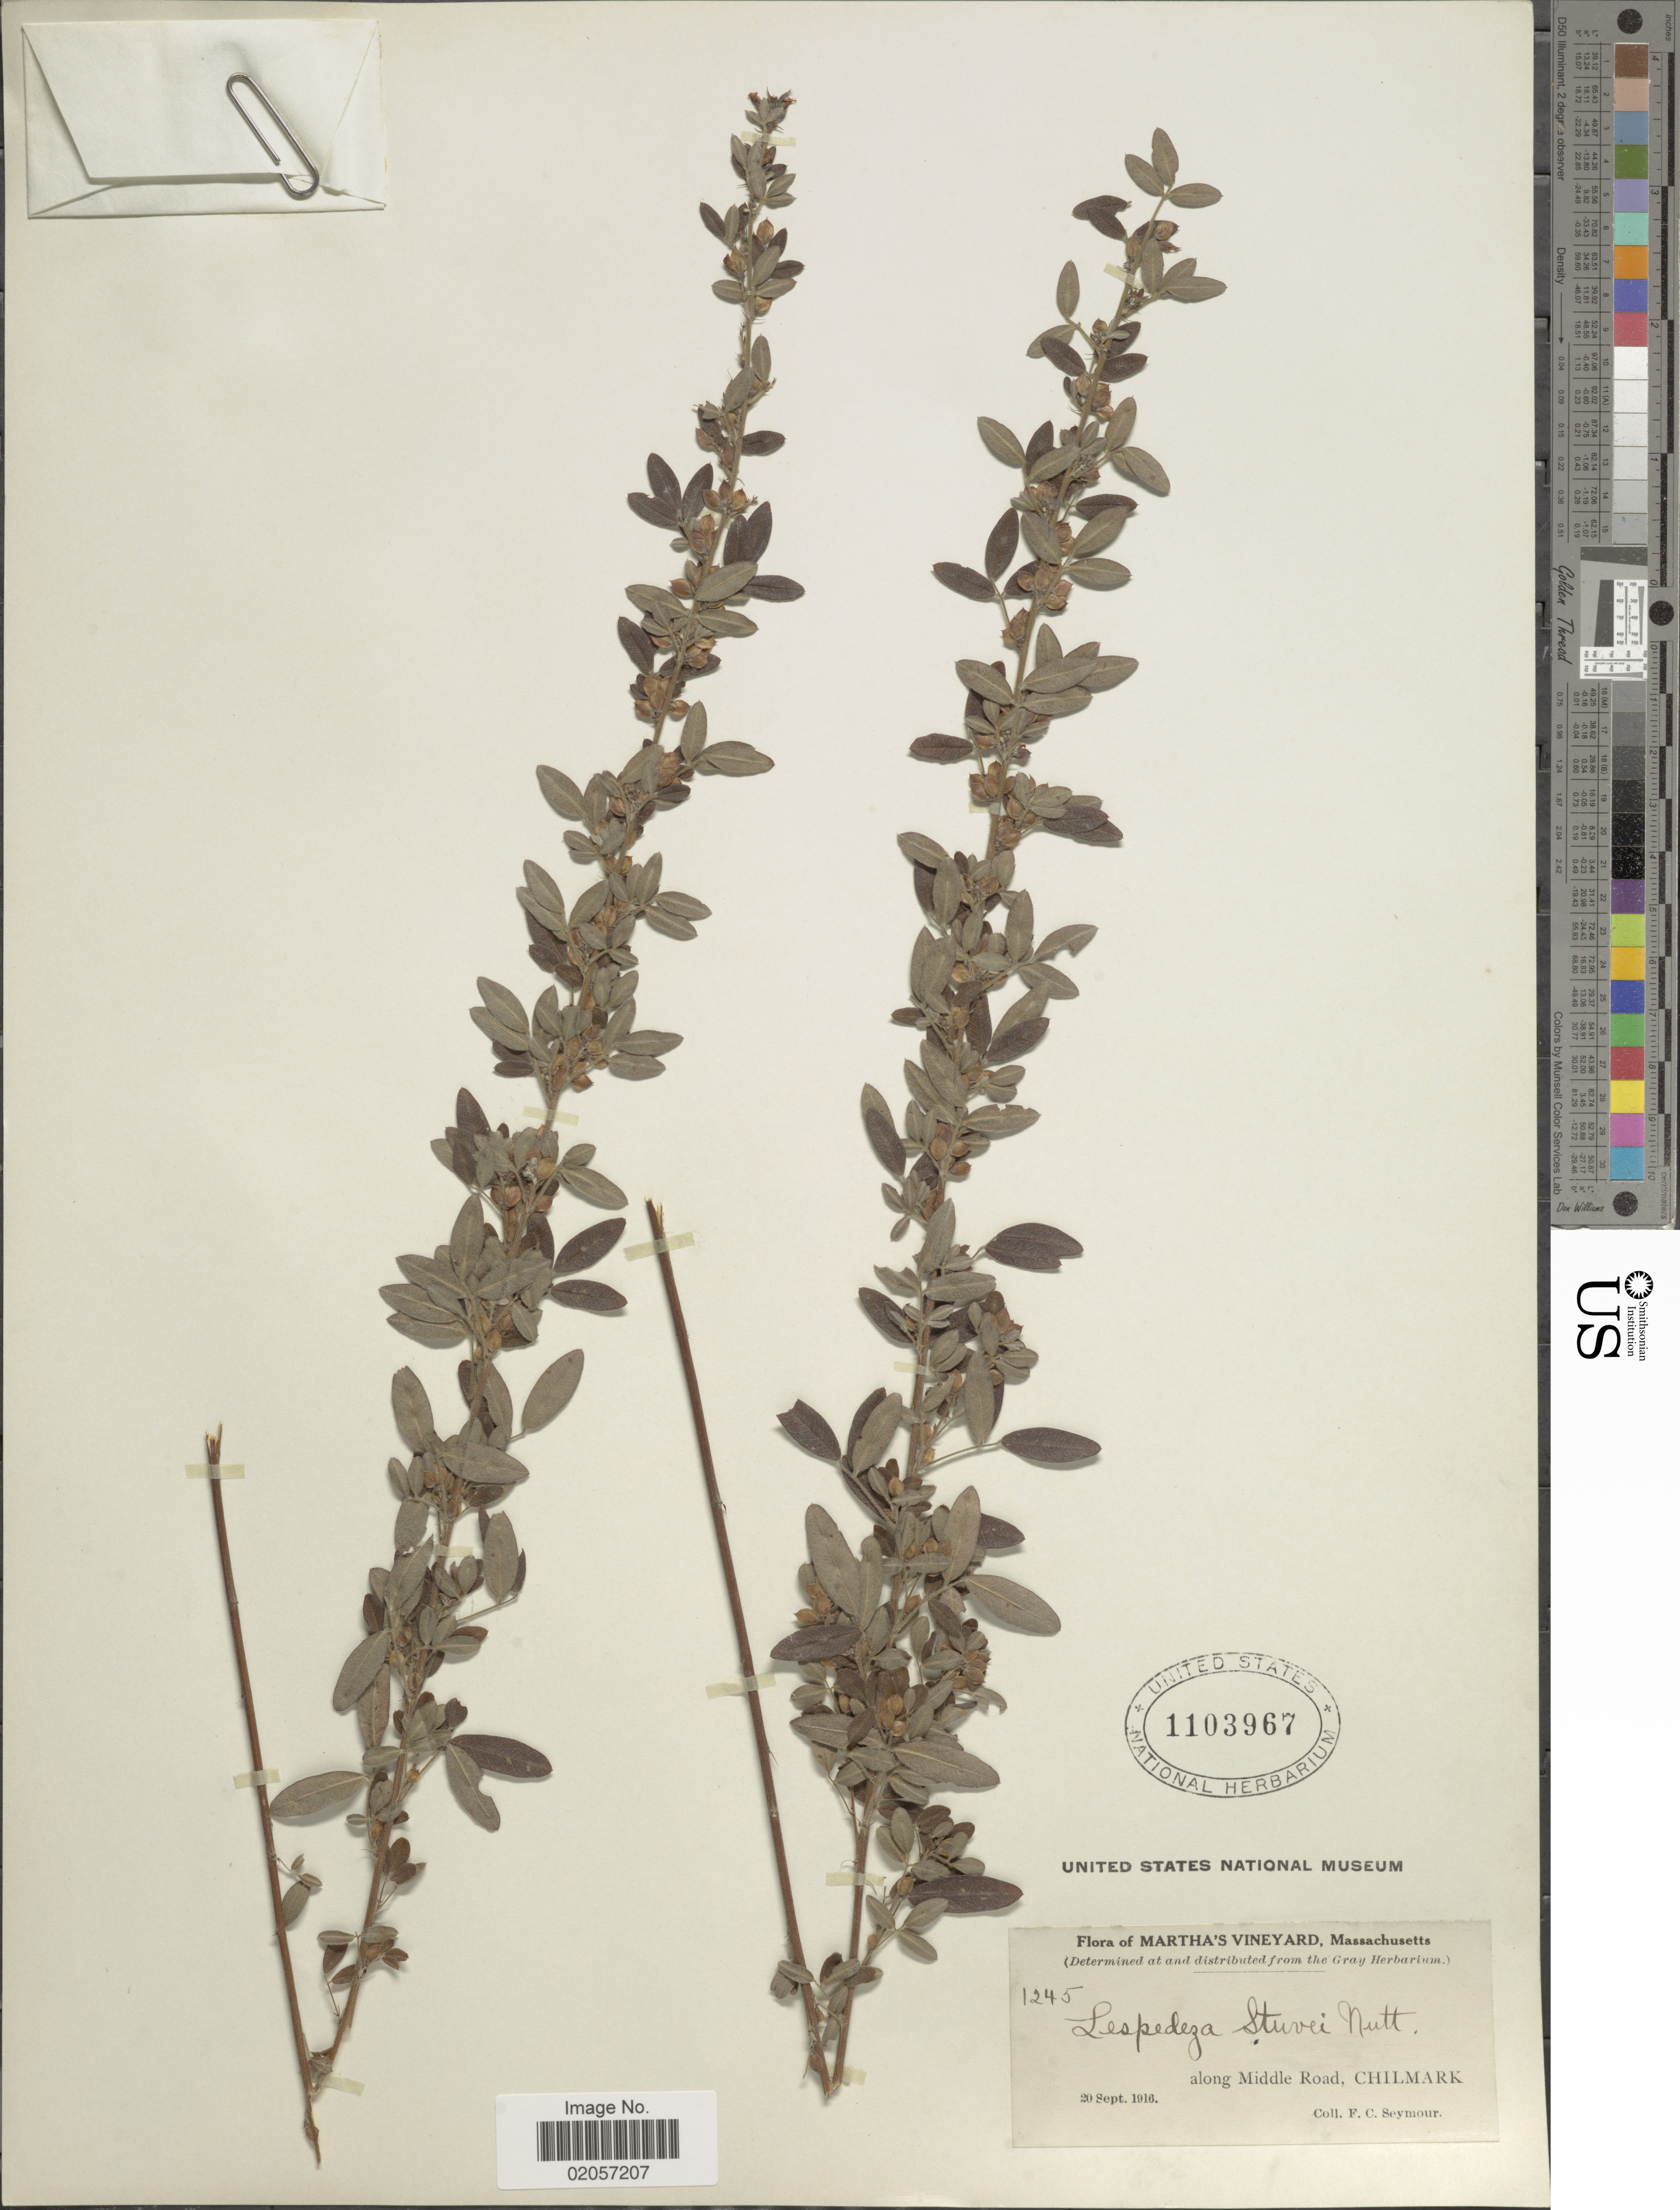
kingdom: Plantae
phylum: Tracheophyta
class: Magnoliopsida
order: Fabales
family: Fabaceae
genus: Lespedeza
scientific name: Lespedeza stuevei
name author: Nutt.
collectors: F. C. Seymour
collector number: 1245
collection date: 1916-09-20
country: United States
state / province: Massachusetts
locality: Martha's Vineyard, Massachusetts, along Middle Road, Chilmark.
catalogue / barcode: US 1103967